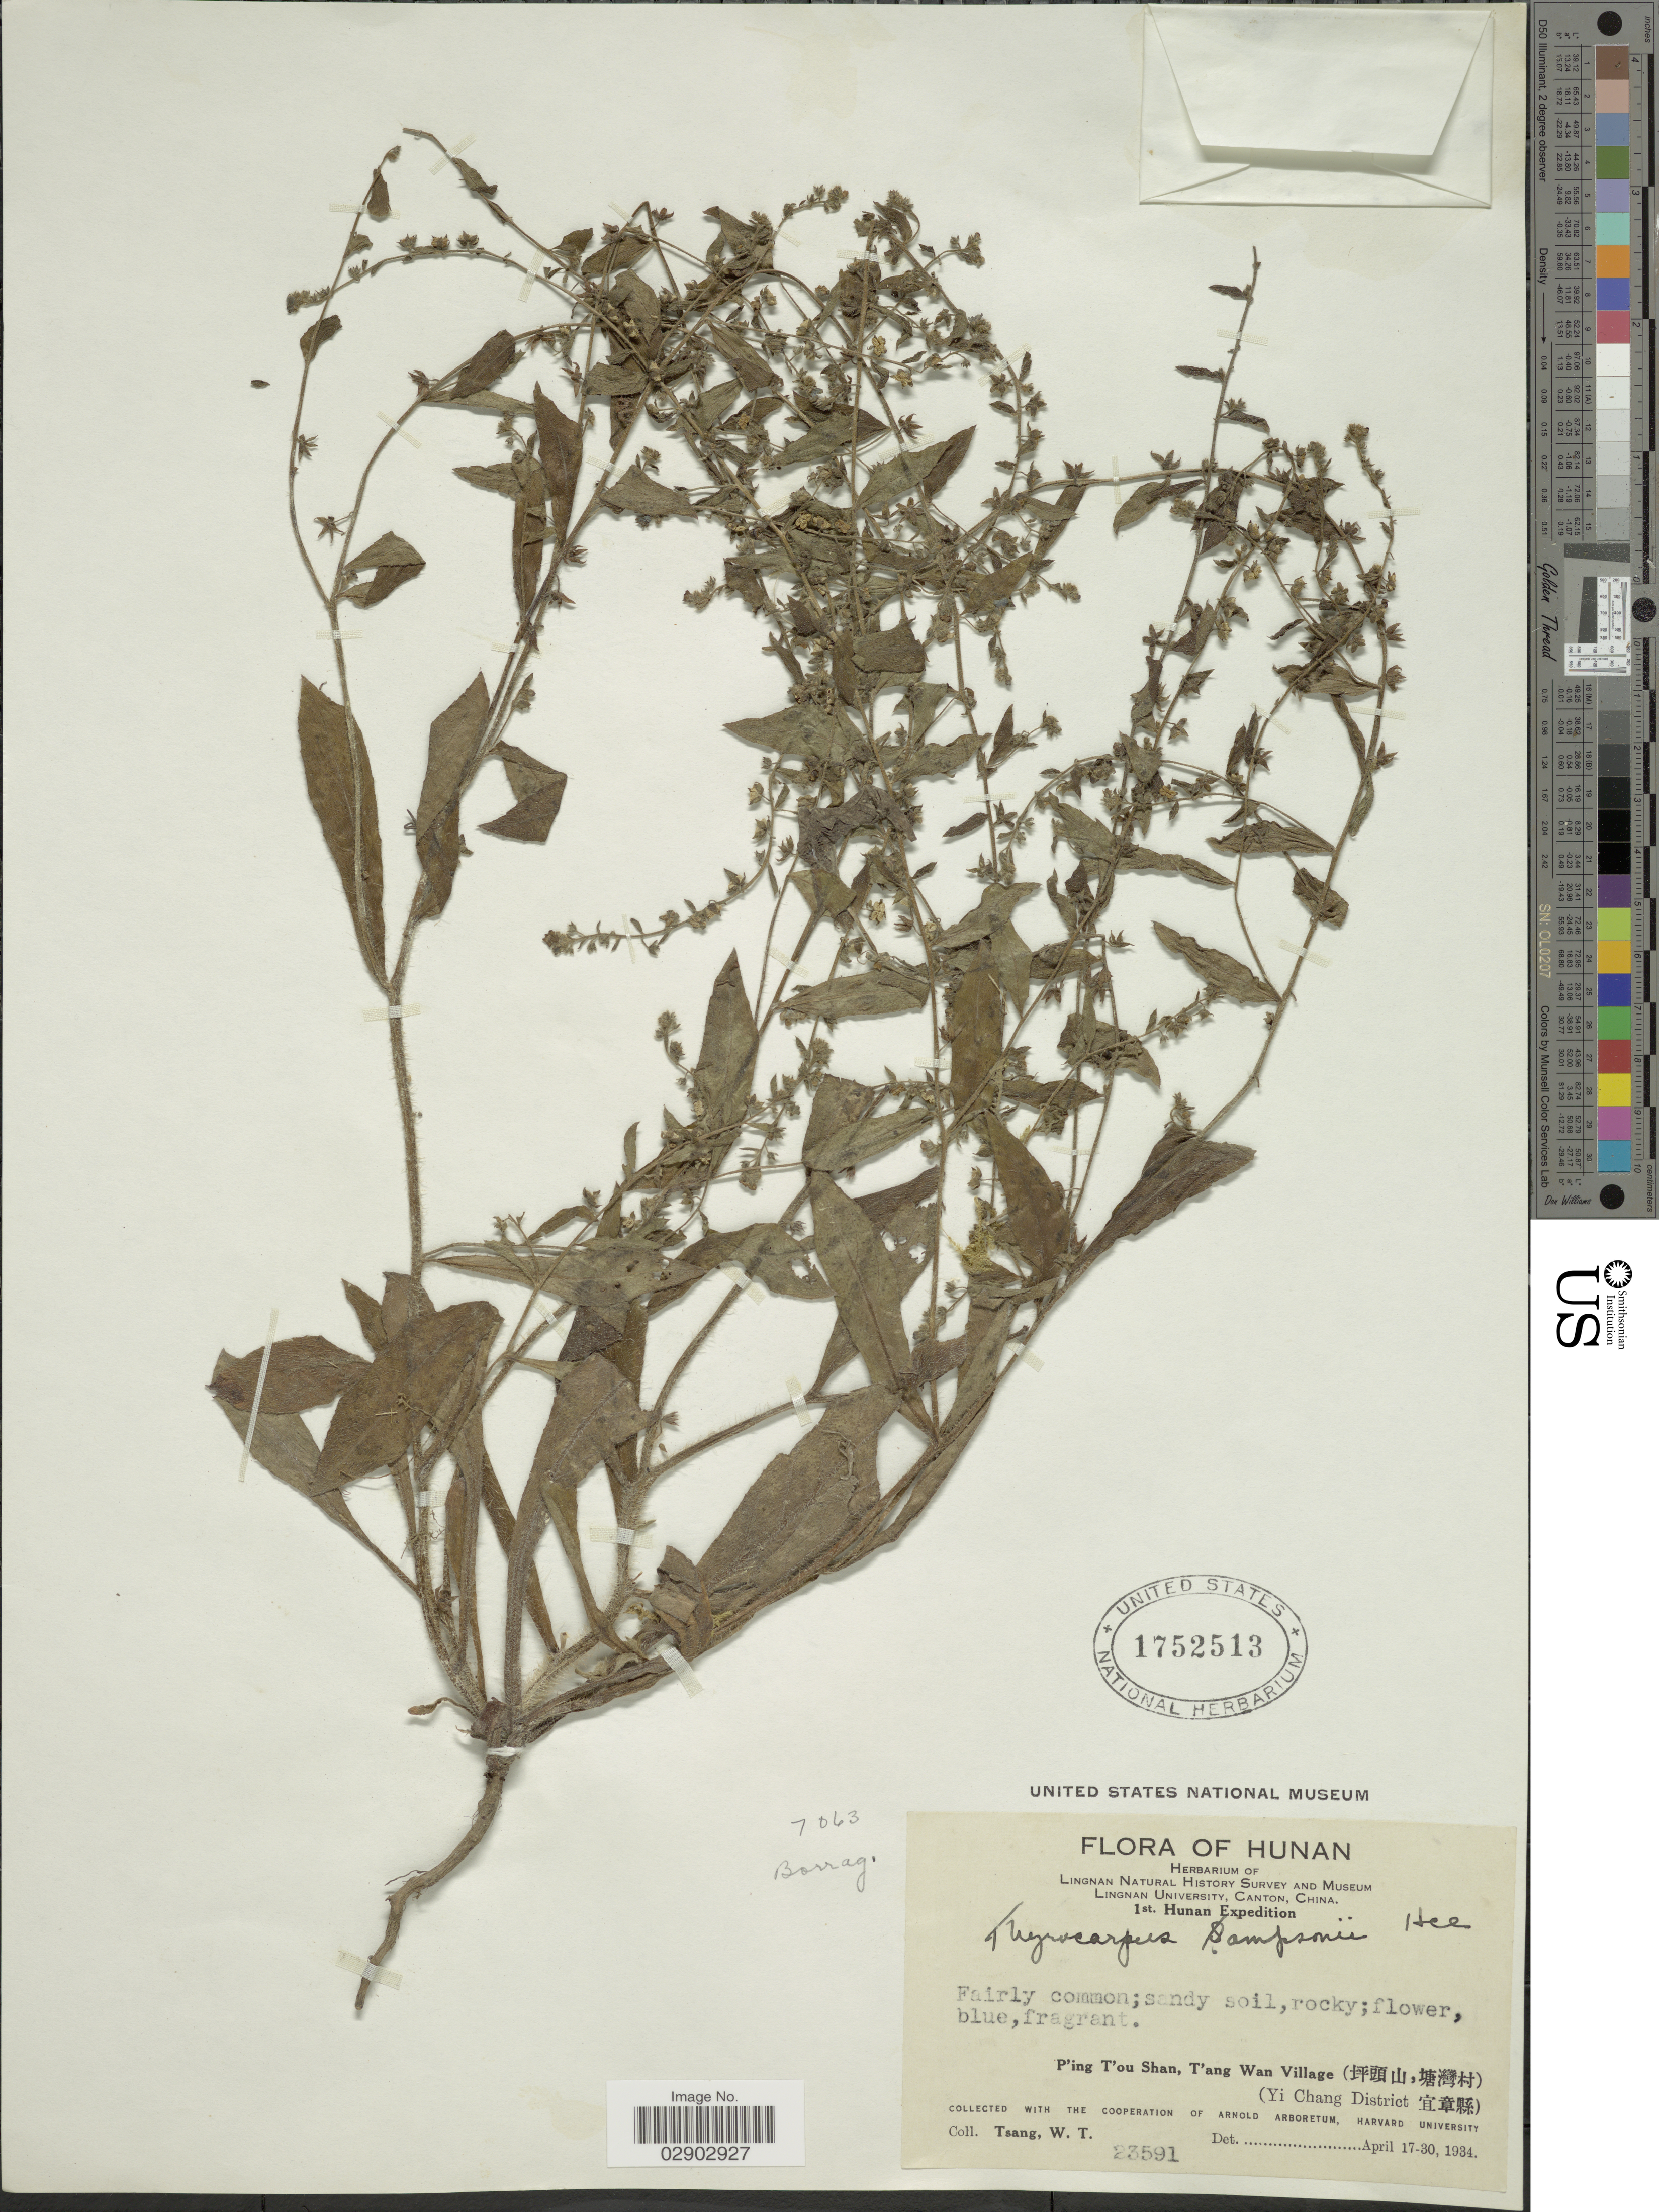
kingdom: Plantae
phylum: Tracheophyta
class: Magnoliopsida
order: Boraginales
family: Boraginaceae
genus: Thyrocarpus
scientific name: Thyrocarpus sampsonii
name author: Hance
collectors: W. T. Tsang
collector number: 23591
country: China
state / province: Hunan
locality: P'ing T'ou Shan, T'ang Wan Village (X,X) (Yi Chang District X).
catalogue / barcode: US 1752513